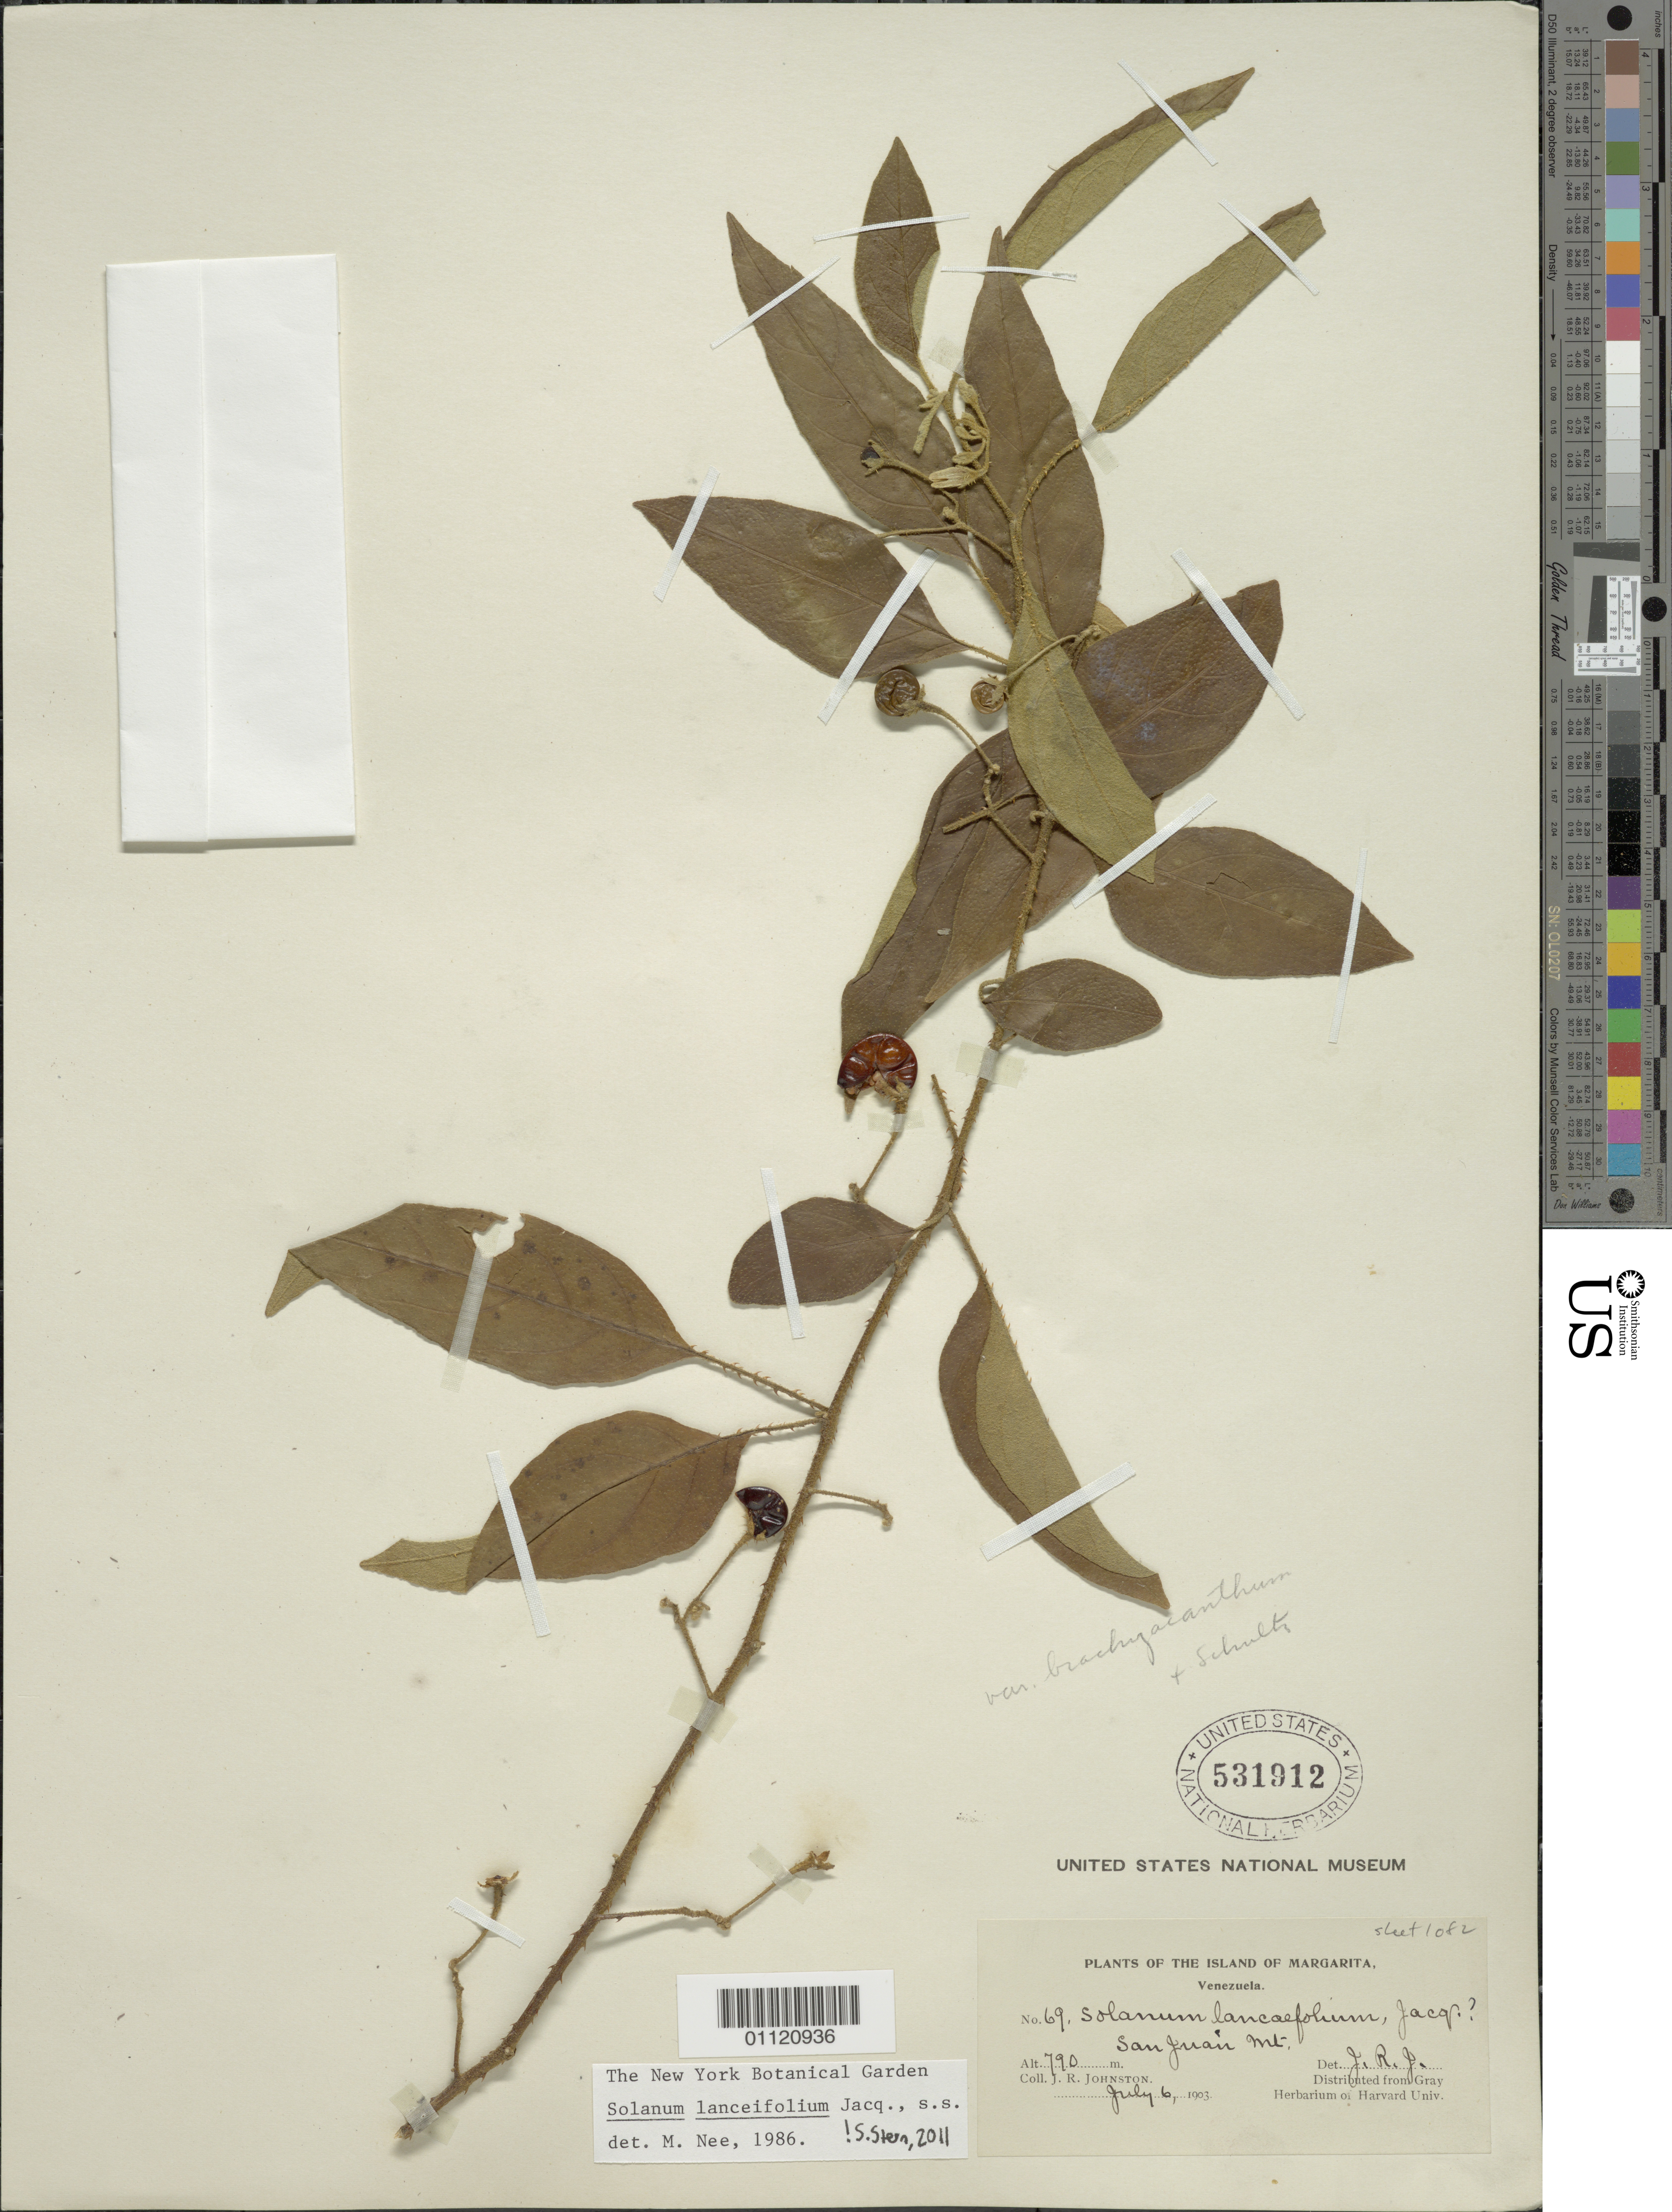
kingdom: Plantae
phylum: Tracheophyta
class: Magnoliopsida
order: Solanales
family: Solanaceae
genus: Solanum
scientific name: Solanum lanceifolium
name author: Jacq.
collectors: J. Johnston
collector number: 69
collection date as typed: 06 Jul 1903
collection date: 1903-07-06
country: Venezuela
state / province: Nueva Esparta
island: Margarita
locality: San Juan Mt.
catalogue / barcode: US 531912